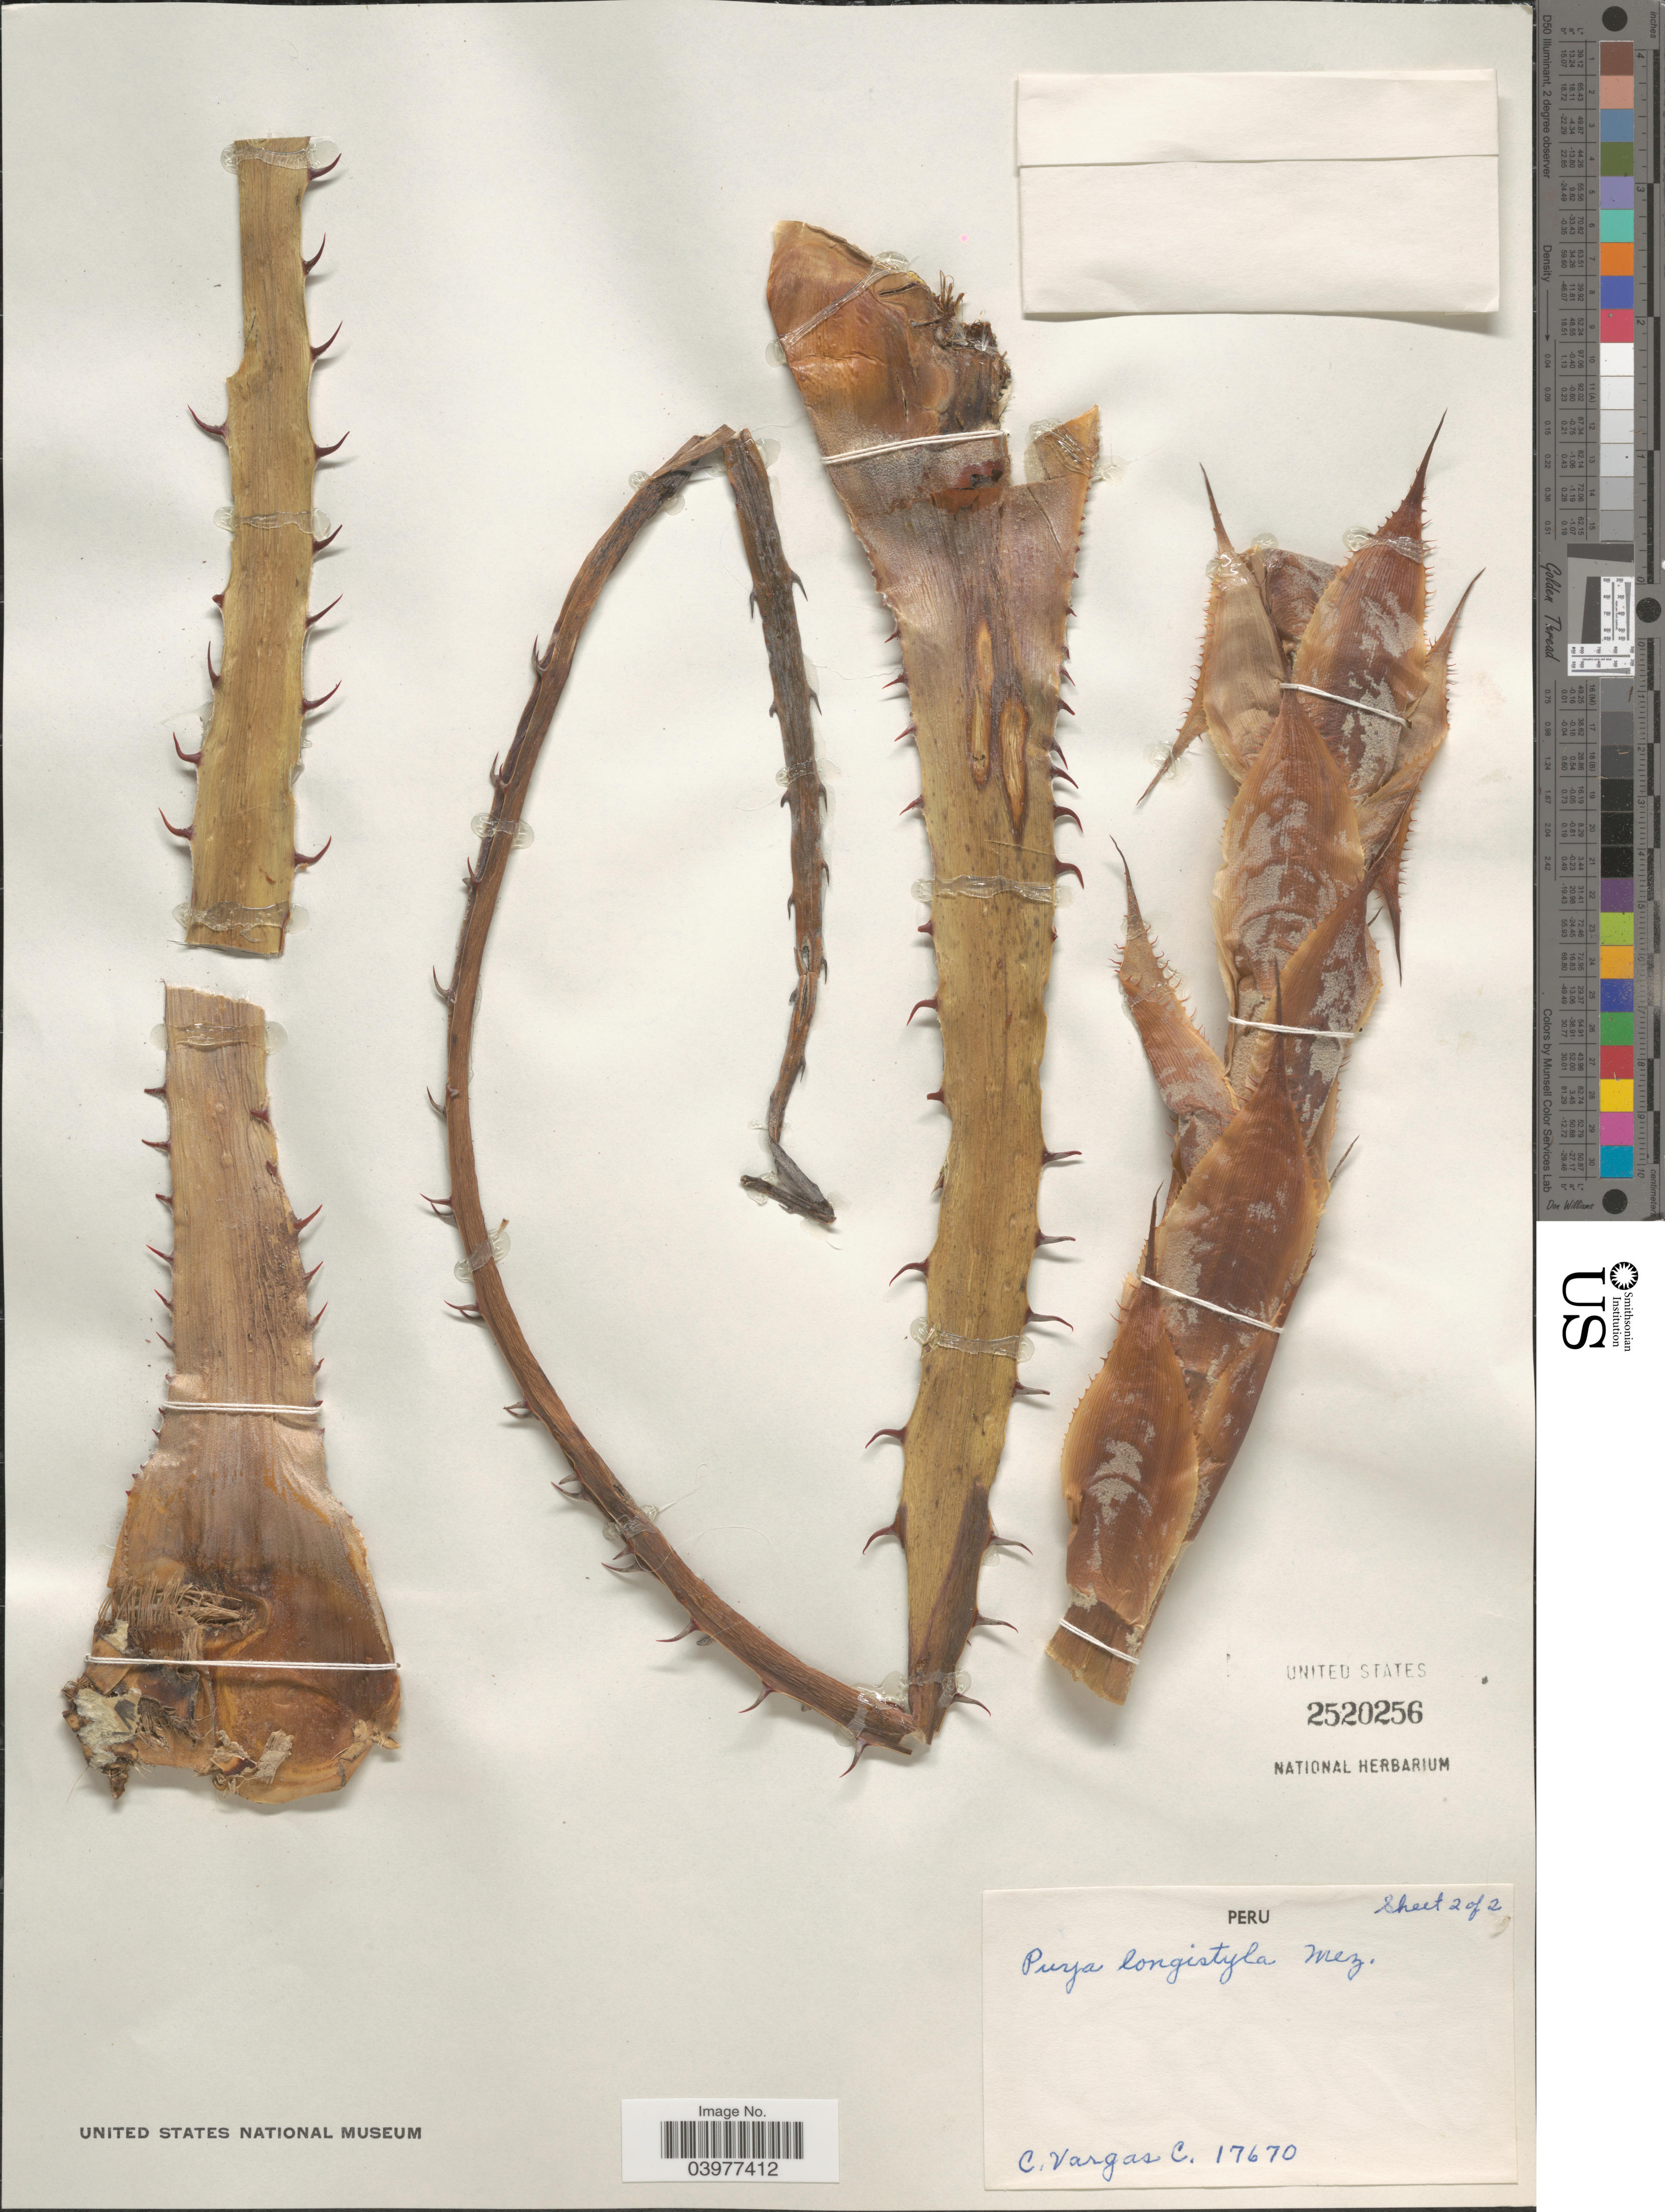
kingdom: Plantae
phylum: Tracheophyta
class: Liliopsida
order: Poales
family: Bromeliaceae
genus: Puya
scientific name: Puya longistyla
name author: Mez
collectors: C. Vargas Calderón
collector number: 17670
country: Peru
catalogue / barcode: US 2520256